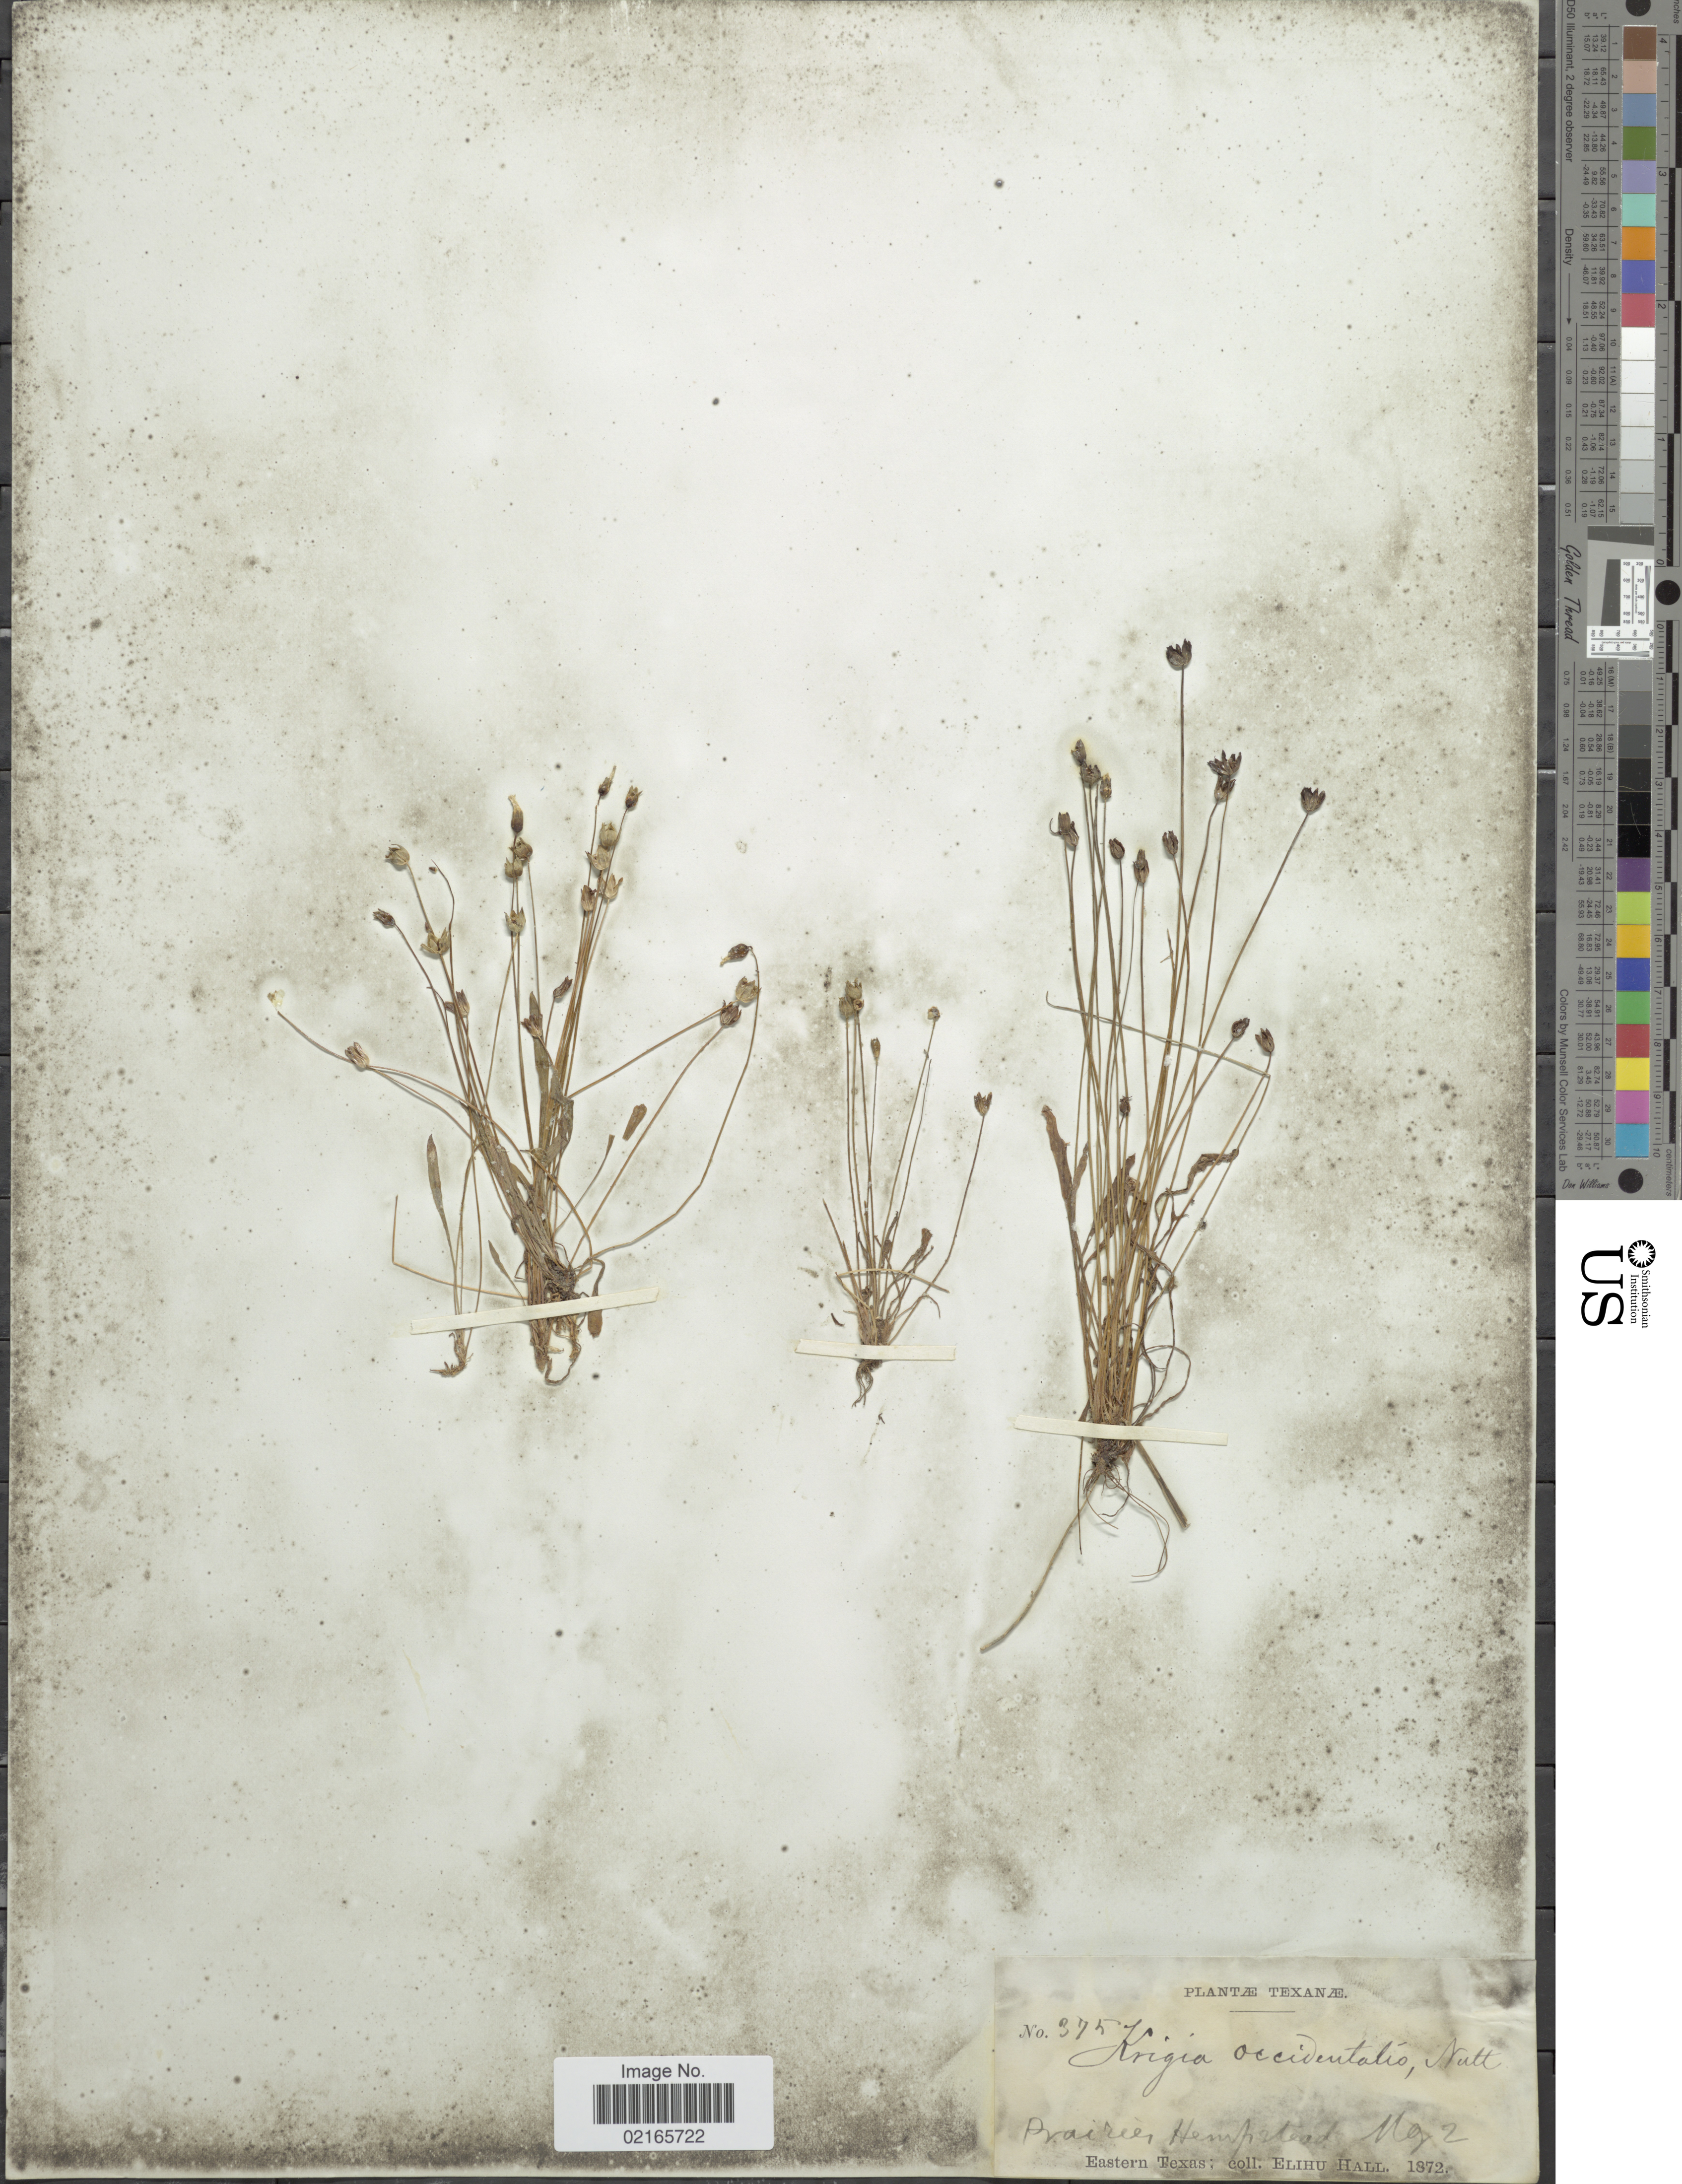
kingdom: Plantae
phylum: Tracheophyta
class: Magnoliopsida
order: Asterales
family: Asteraceae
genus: Krigia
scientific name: Krigia occidentalis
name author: Nutt.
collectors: E. Hall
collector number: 375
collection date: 1872-05-02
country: United States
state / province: Texas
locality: Prairie, Hempstead